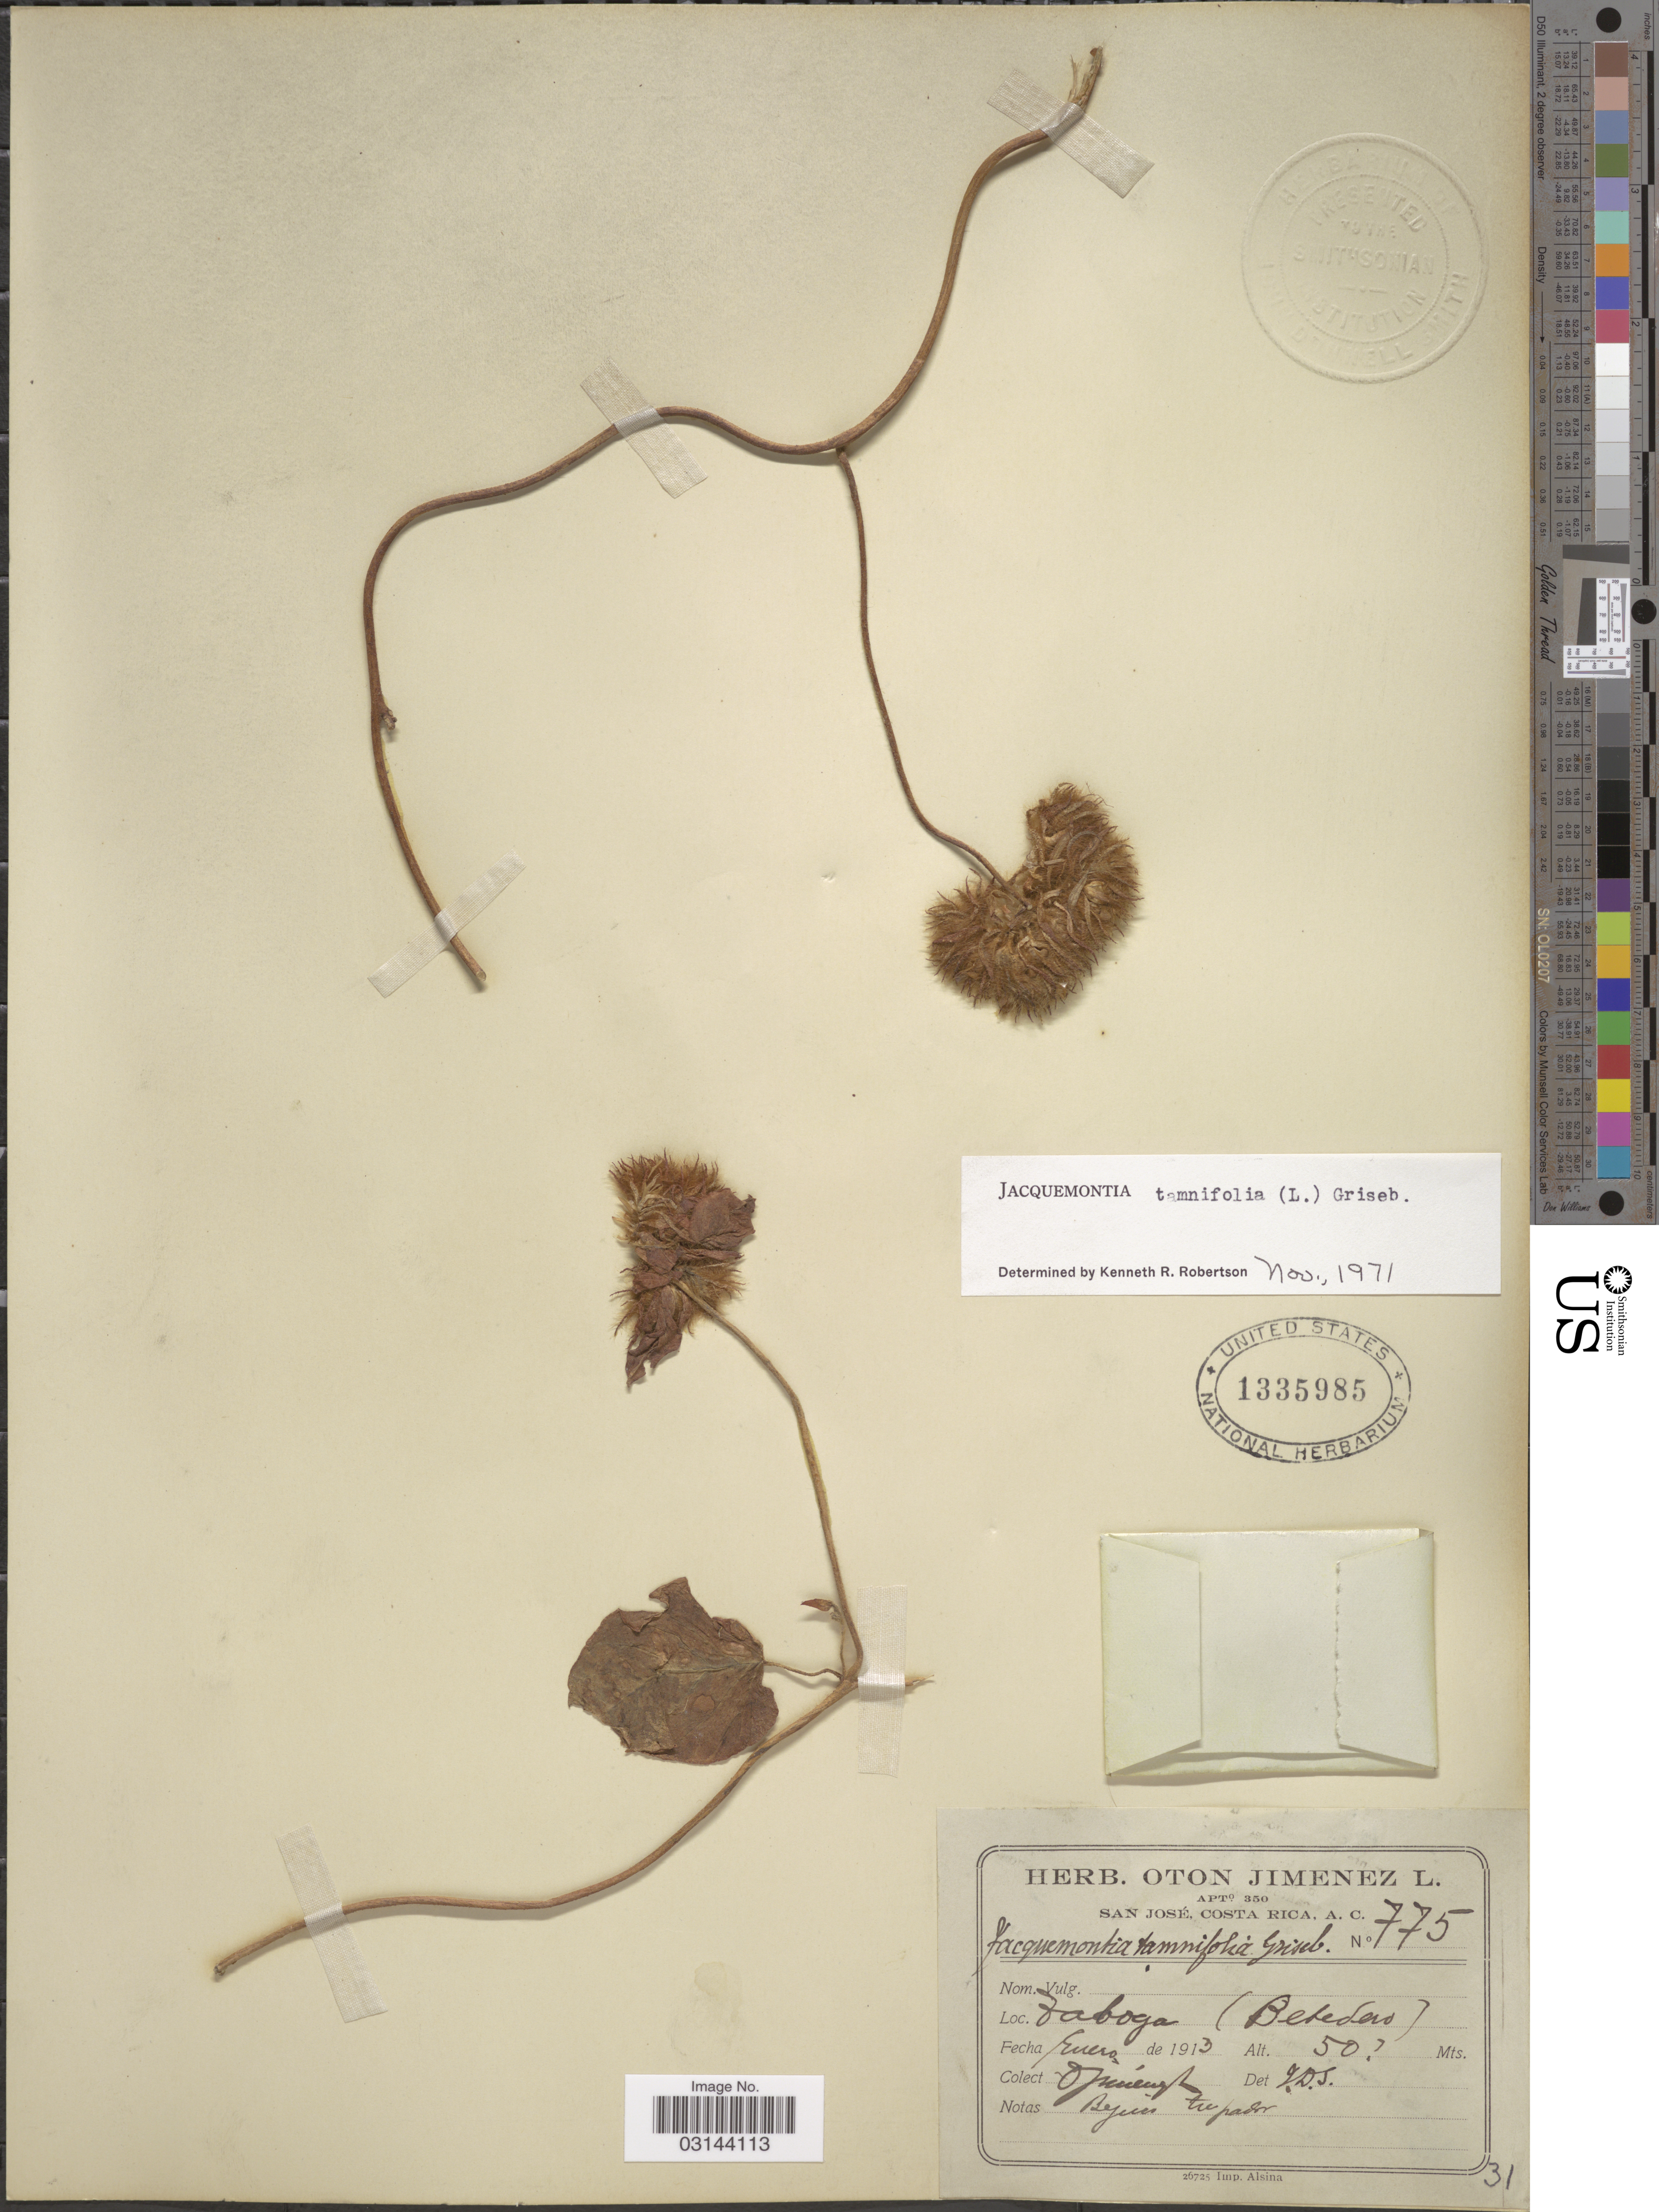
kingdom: Plantae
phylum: Tracheophyta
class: Magnoliopsida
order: Solanales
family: Convolvulaceae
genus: Jacquemontia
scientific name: Jacquemontia tamnifolia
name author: (L.) Griseb.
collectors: O. Jiménez L.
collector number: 775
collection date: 1913-01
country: Costa Rica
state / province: San José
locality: Taboga (Bebedero).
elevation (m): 50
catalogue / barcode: US 1335985